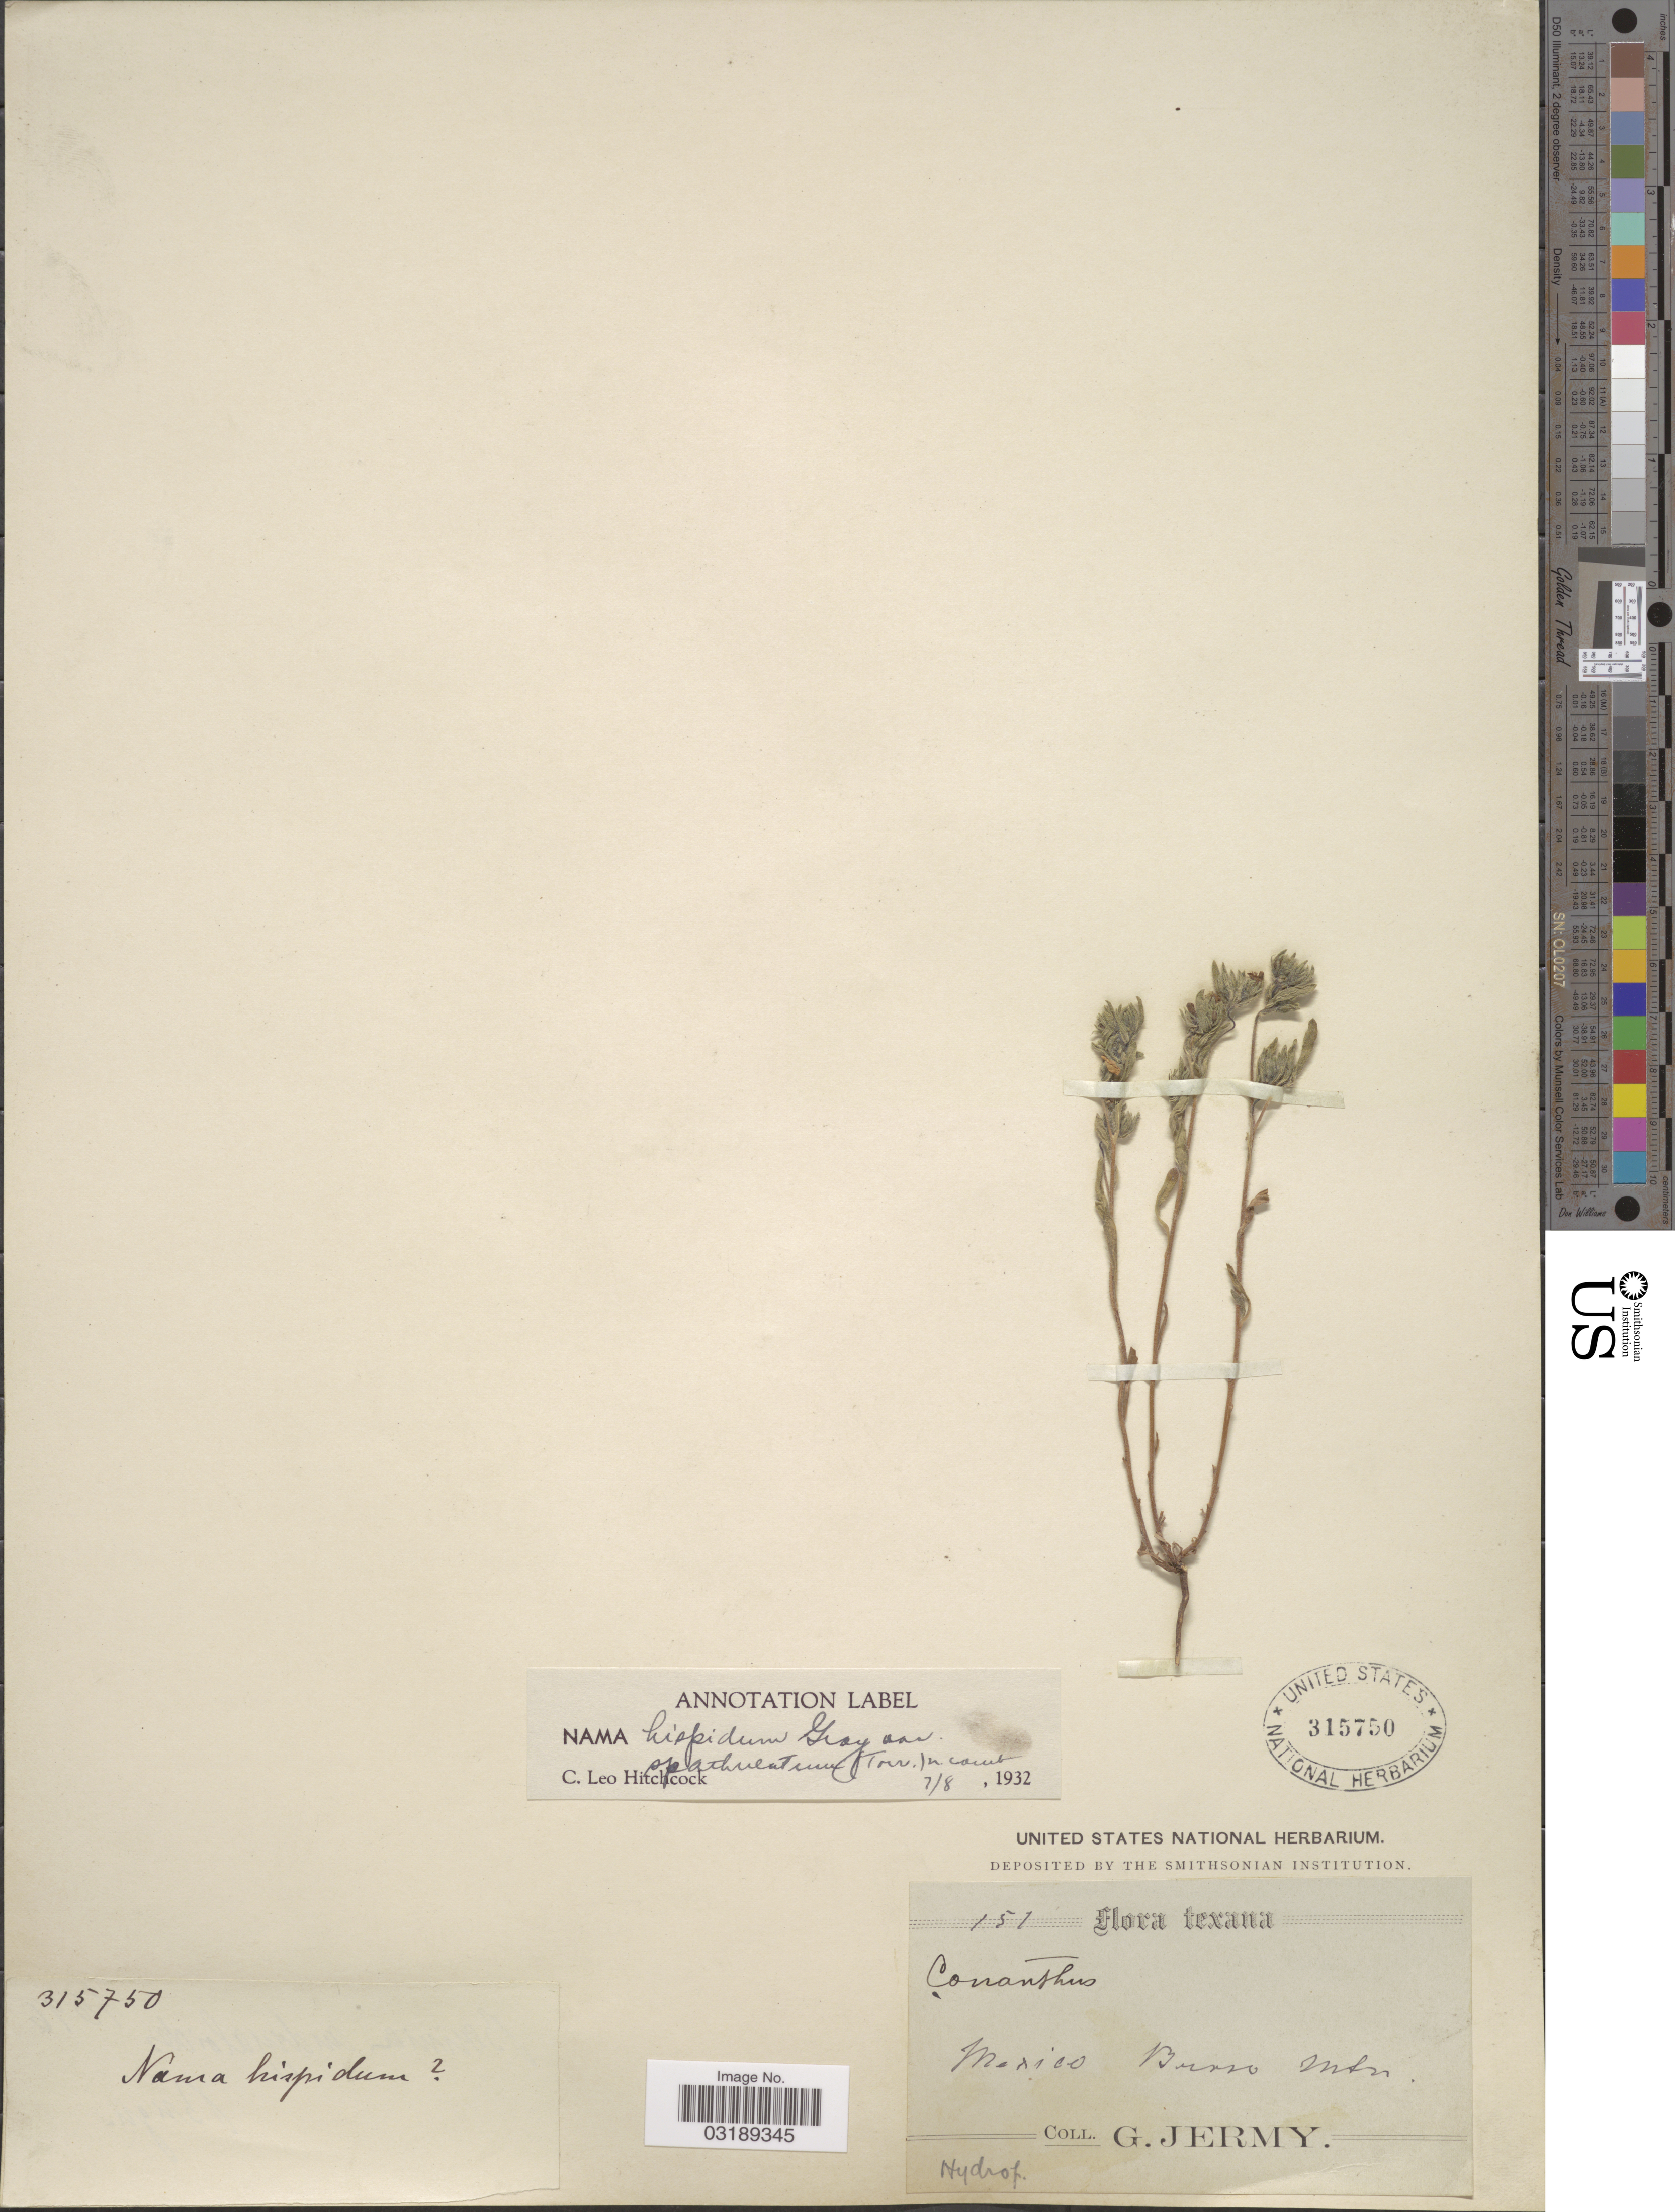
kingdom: Plantae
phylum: Tracheophyta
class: Magnoliopsida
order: Boraginales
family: Namaceae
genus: Nama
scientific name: Nama hispida var. spathulatum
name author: (Torr.) C.L. Hitchc.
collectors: G. Jermy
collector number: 151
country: Mexico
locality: Burro Mtn.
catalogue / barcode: US 315750